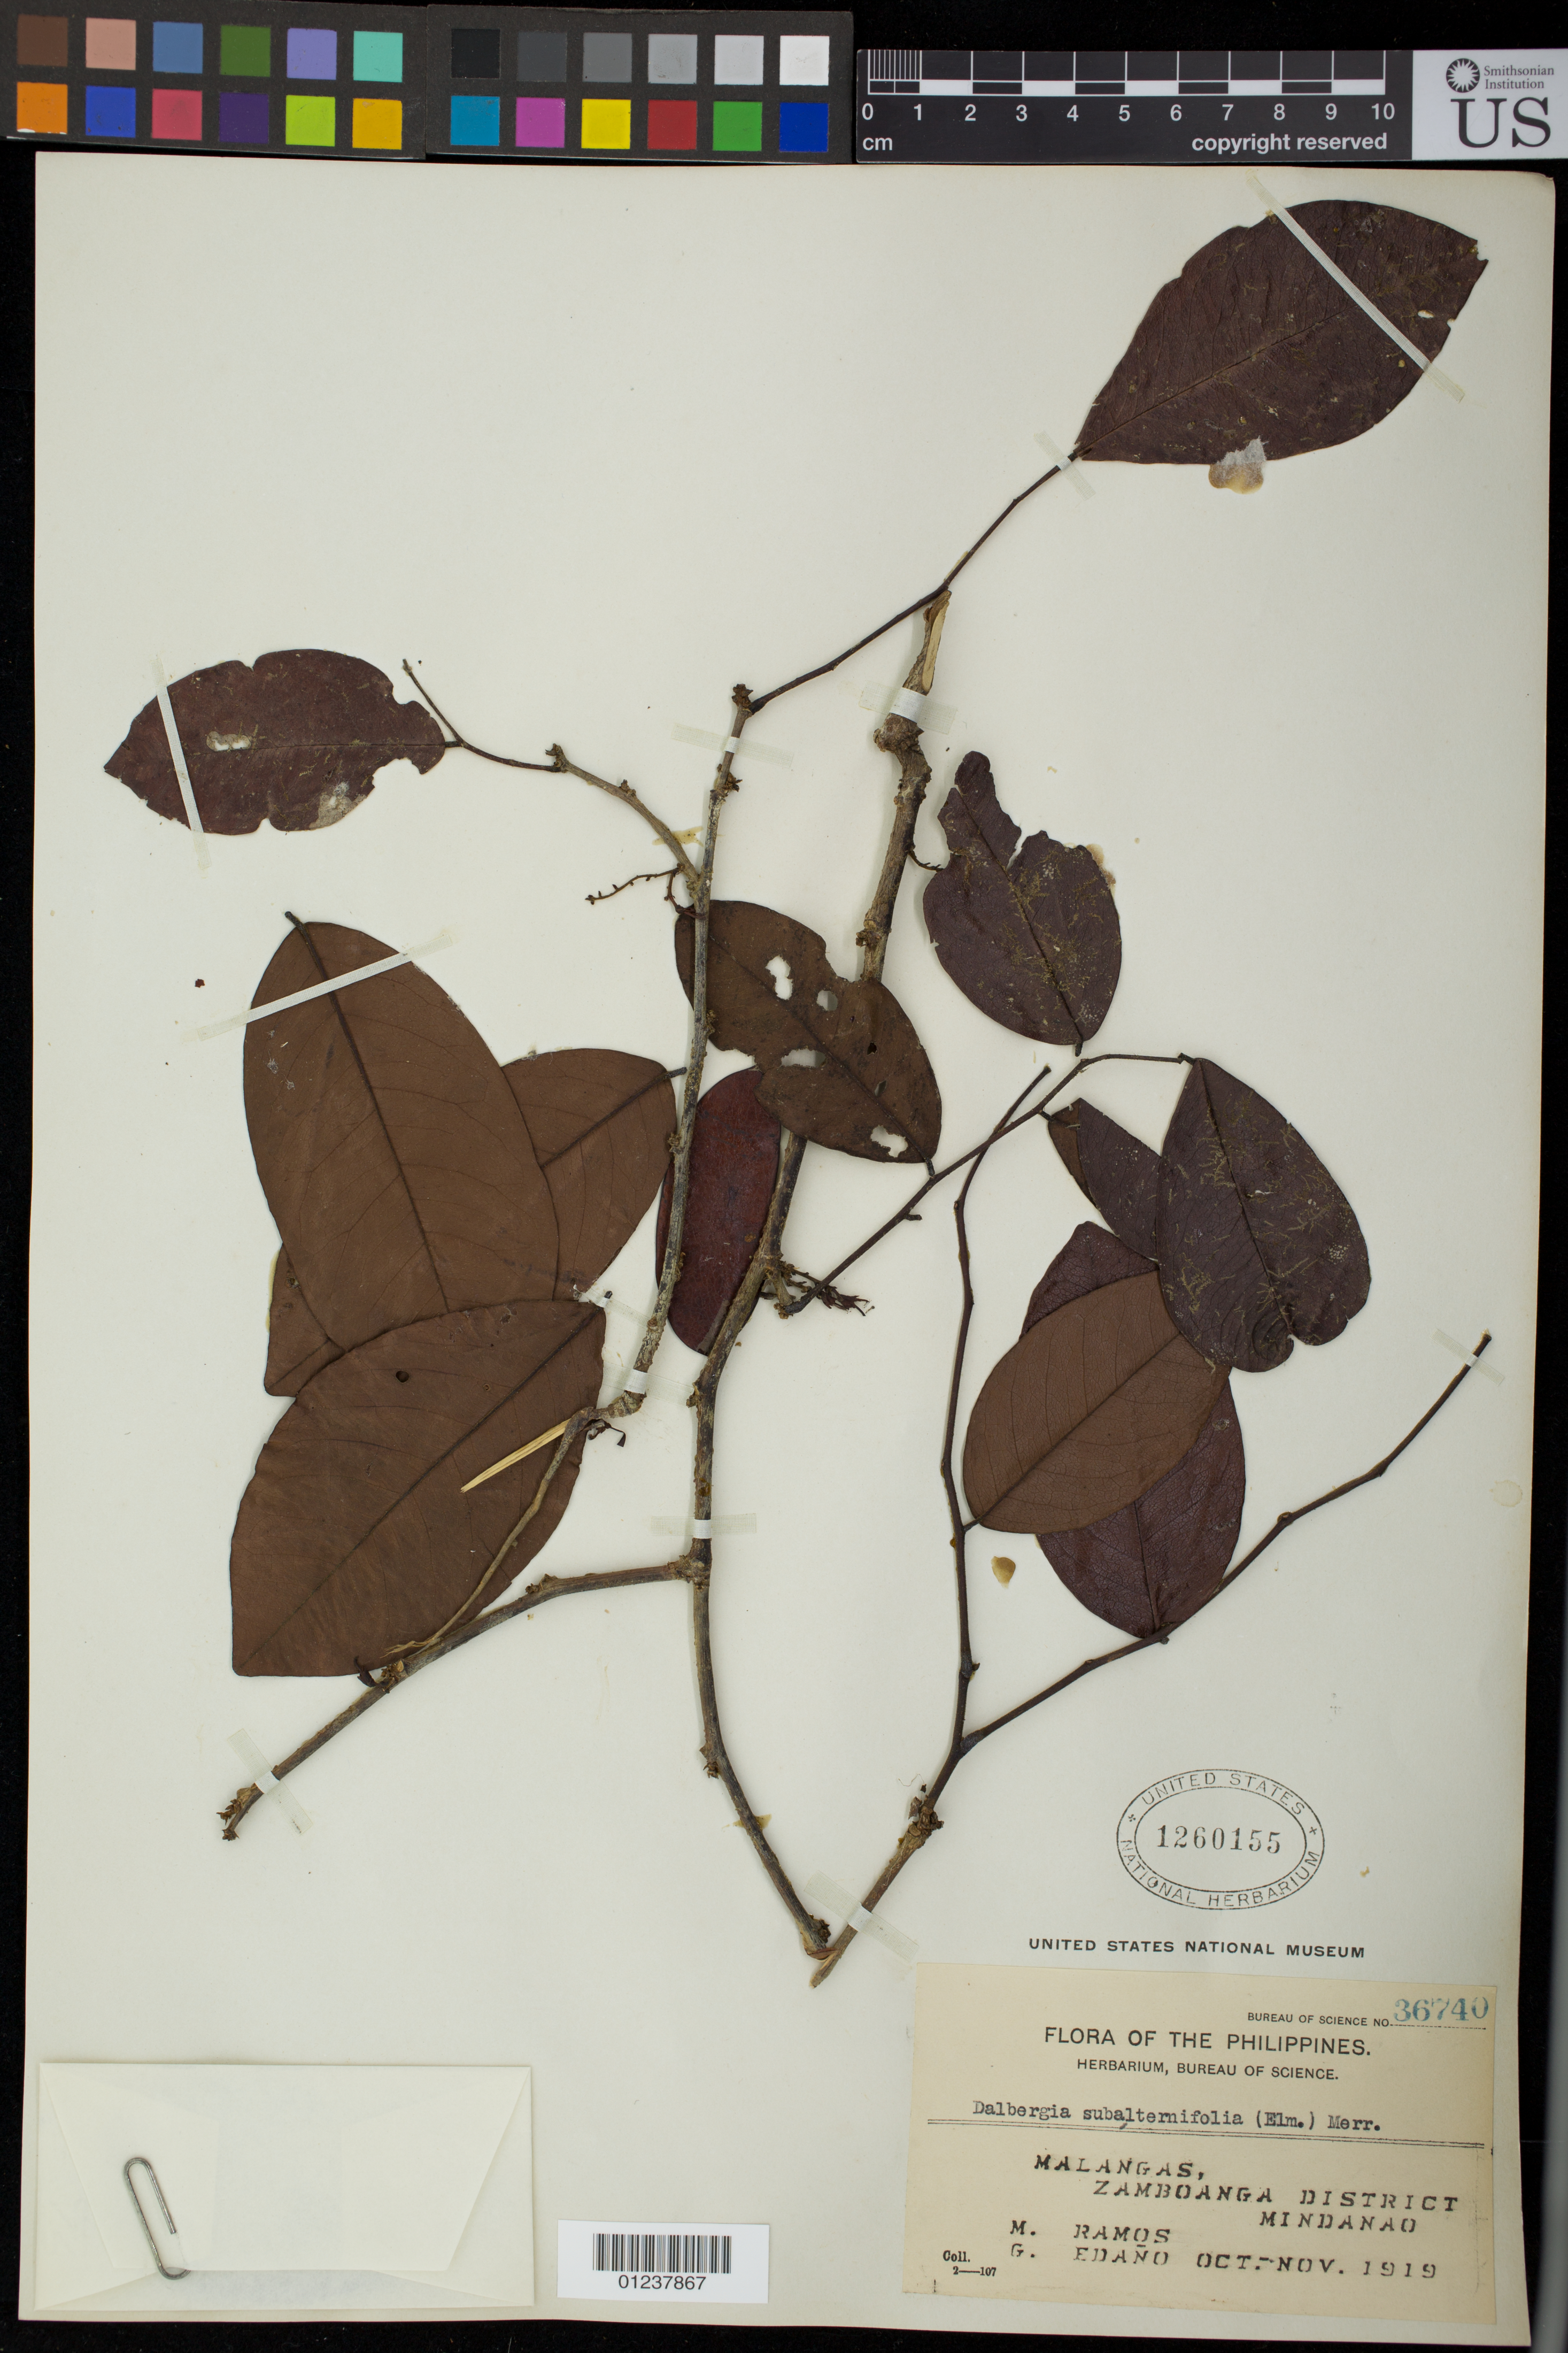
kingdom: Plantae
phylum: Tracheophyta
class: Magnoliopsida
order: Fabales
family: Fabaceae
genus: Dalbergia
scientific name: Dalbergia subalternifolia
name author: Merr.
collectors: M. Ramos & G. Edaño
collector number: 36740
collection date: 1919-10/1919-11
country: Philippines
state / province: Zamboanga Peninsula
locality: Malangas, Zamboanga, Mindanao.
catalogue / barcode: US 1260155